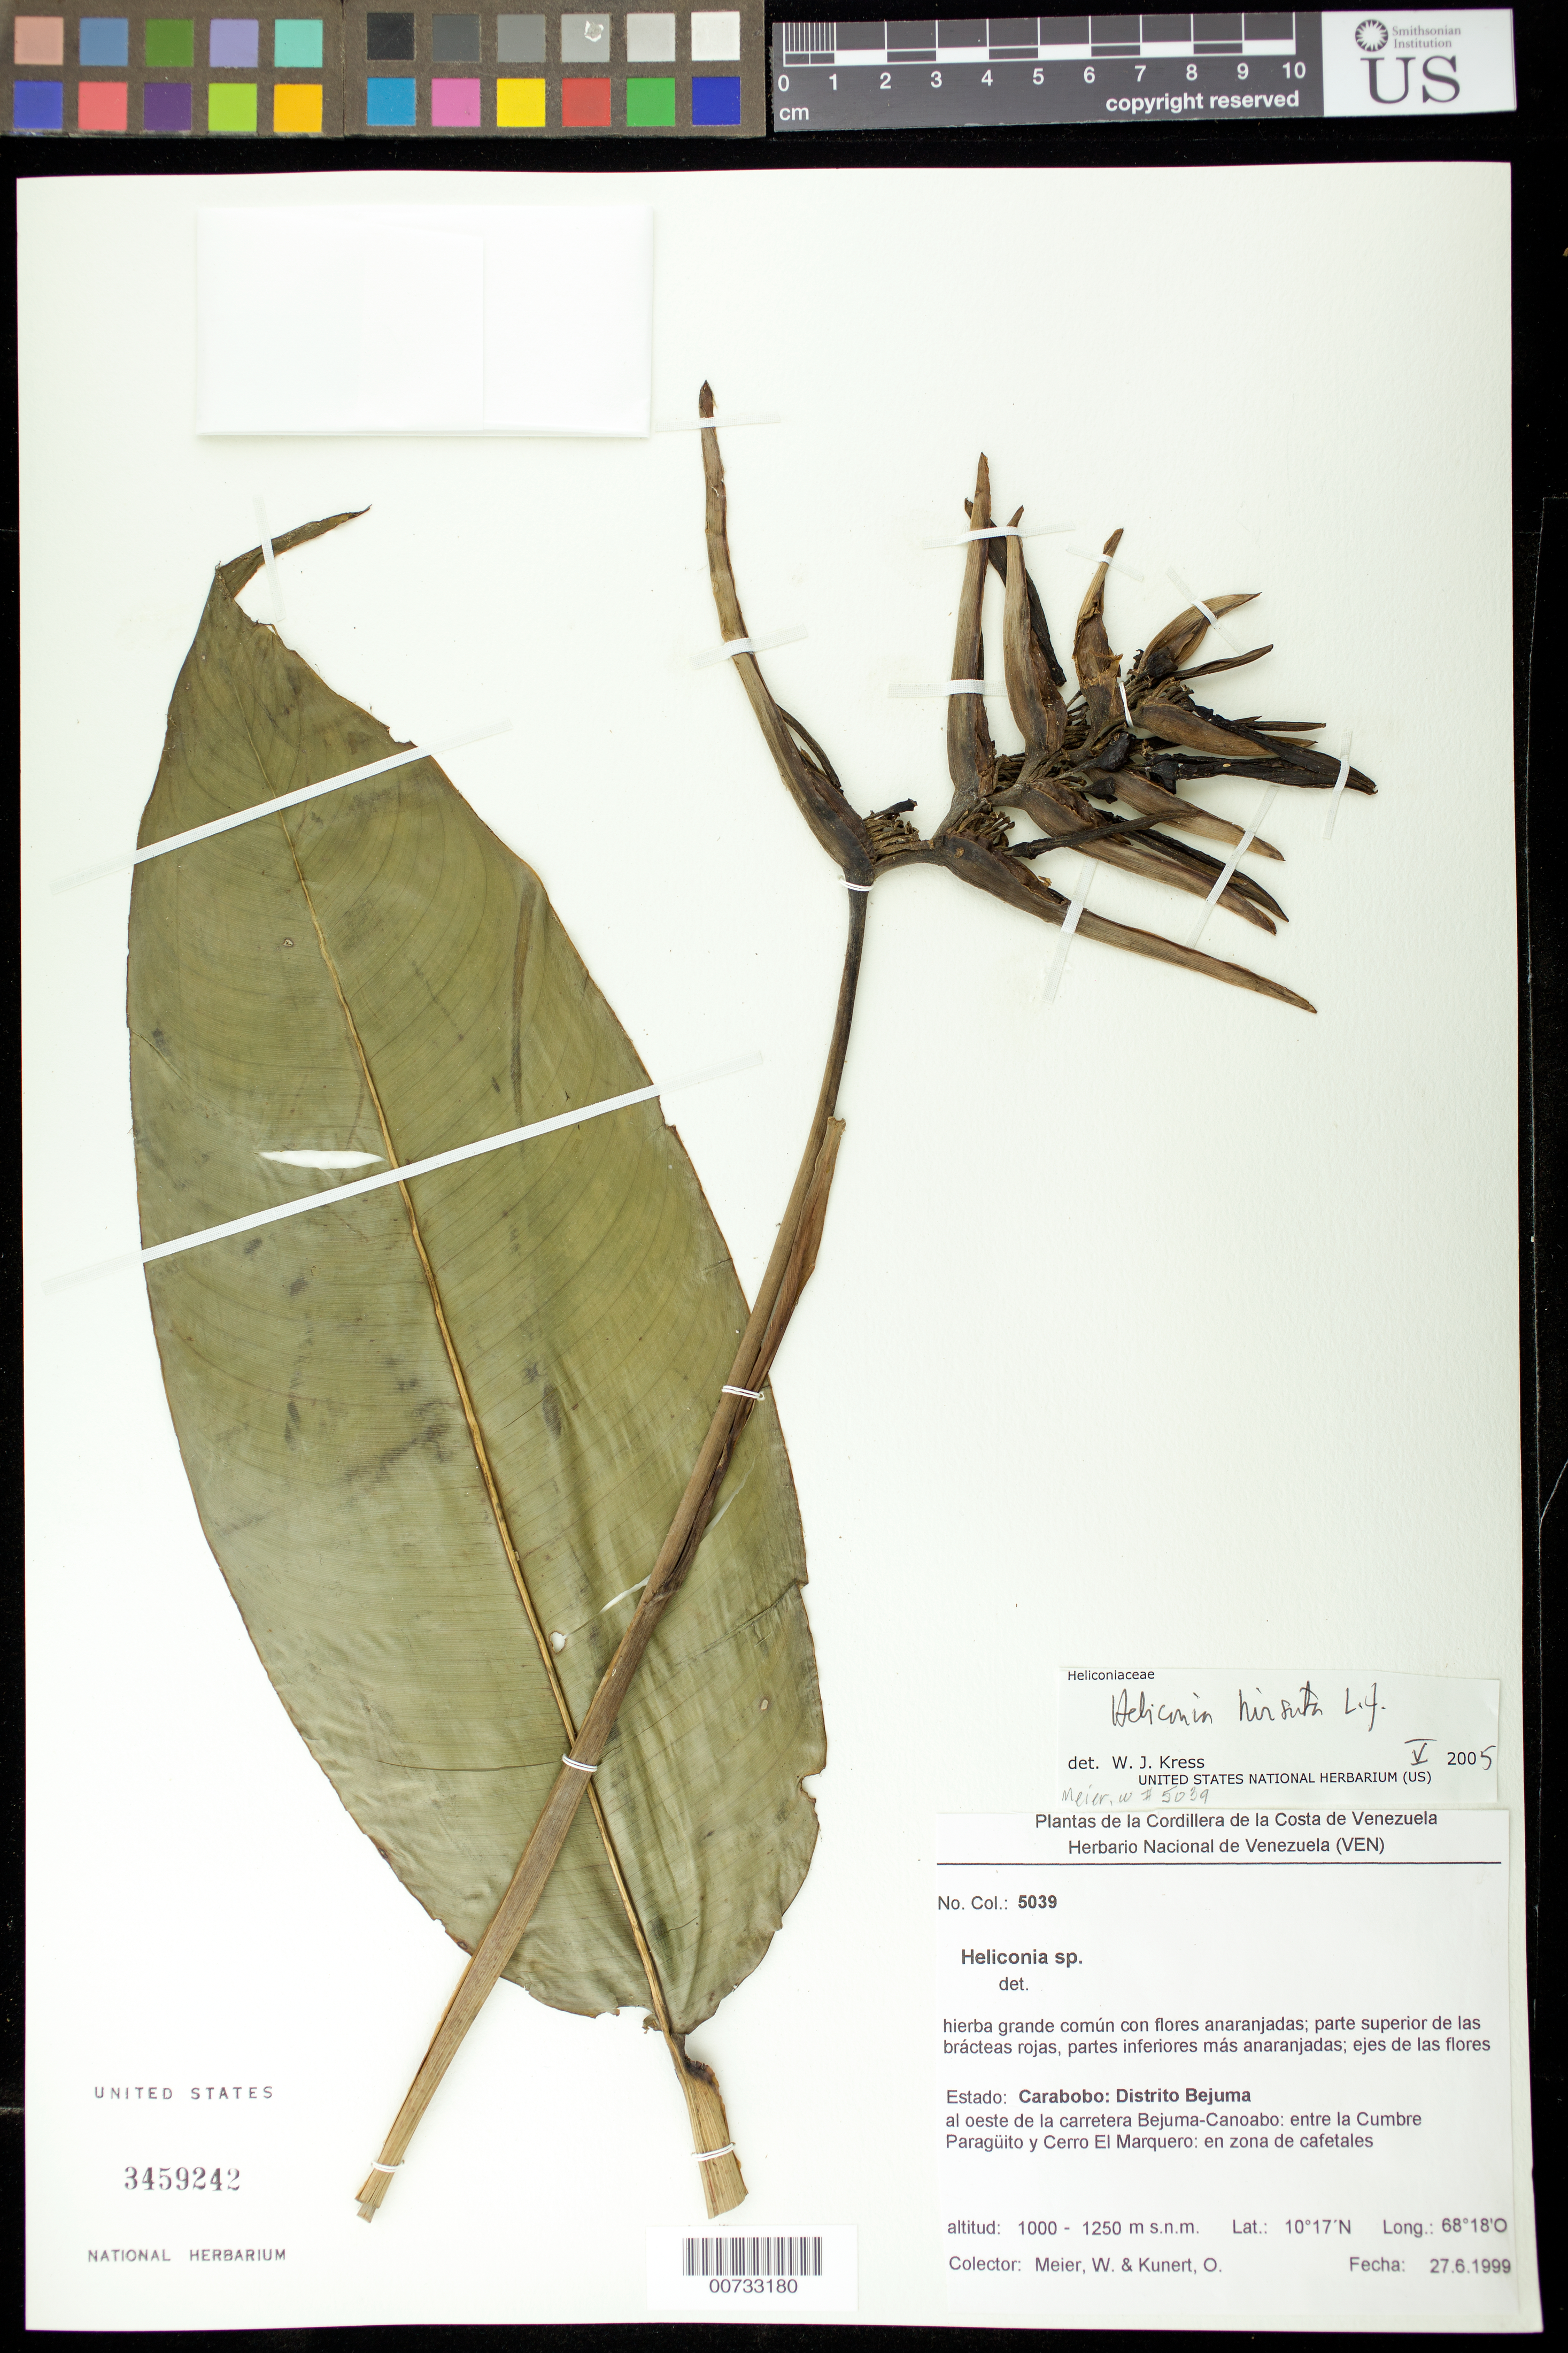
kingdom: Plantae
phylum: Tracheophyta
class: Liliopsida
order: Zingiberales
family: Heliconiaceae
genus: Heliconia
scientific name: Heliconia hirsuta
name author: L. f.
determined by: Kress, W. J., (US), Smithsonian Institution - National Museum of Natural History (UNITED STATES)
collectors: W. Meier & O. Kunert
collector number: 5039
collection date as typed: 27 Jun 1999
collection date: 1999-06-27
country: Venezuela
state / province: Carabobo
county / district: Bejuma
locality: al oeste de la carretera Bejuma-Canoabo: entre la Cumbre Paraguito y Cerro El Marguero: en zona de cafetales.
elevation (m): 1000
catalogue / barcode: US 3459242